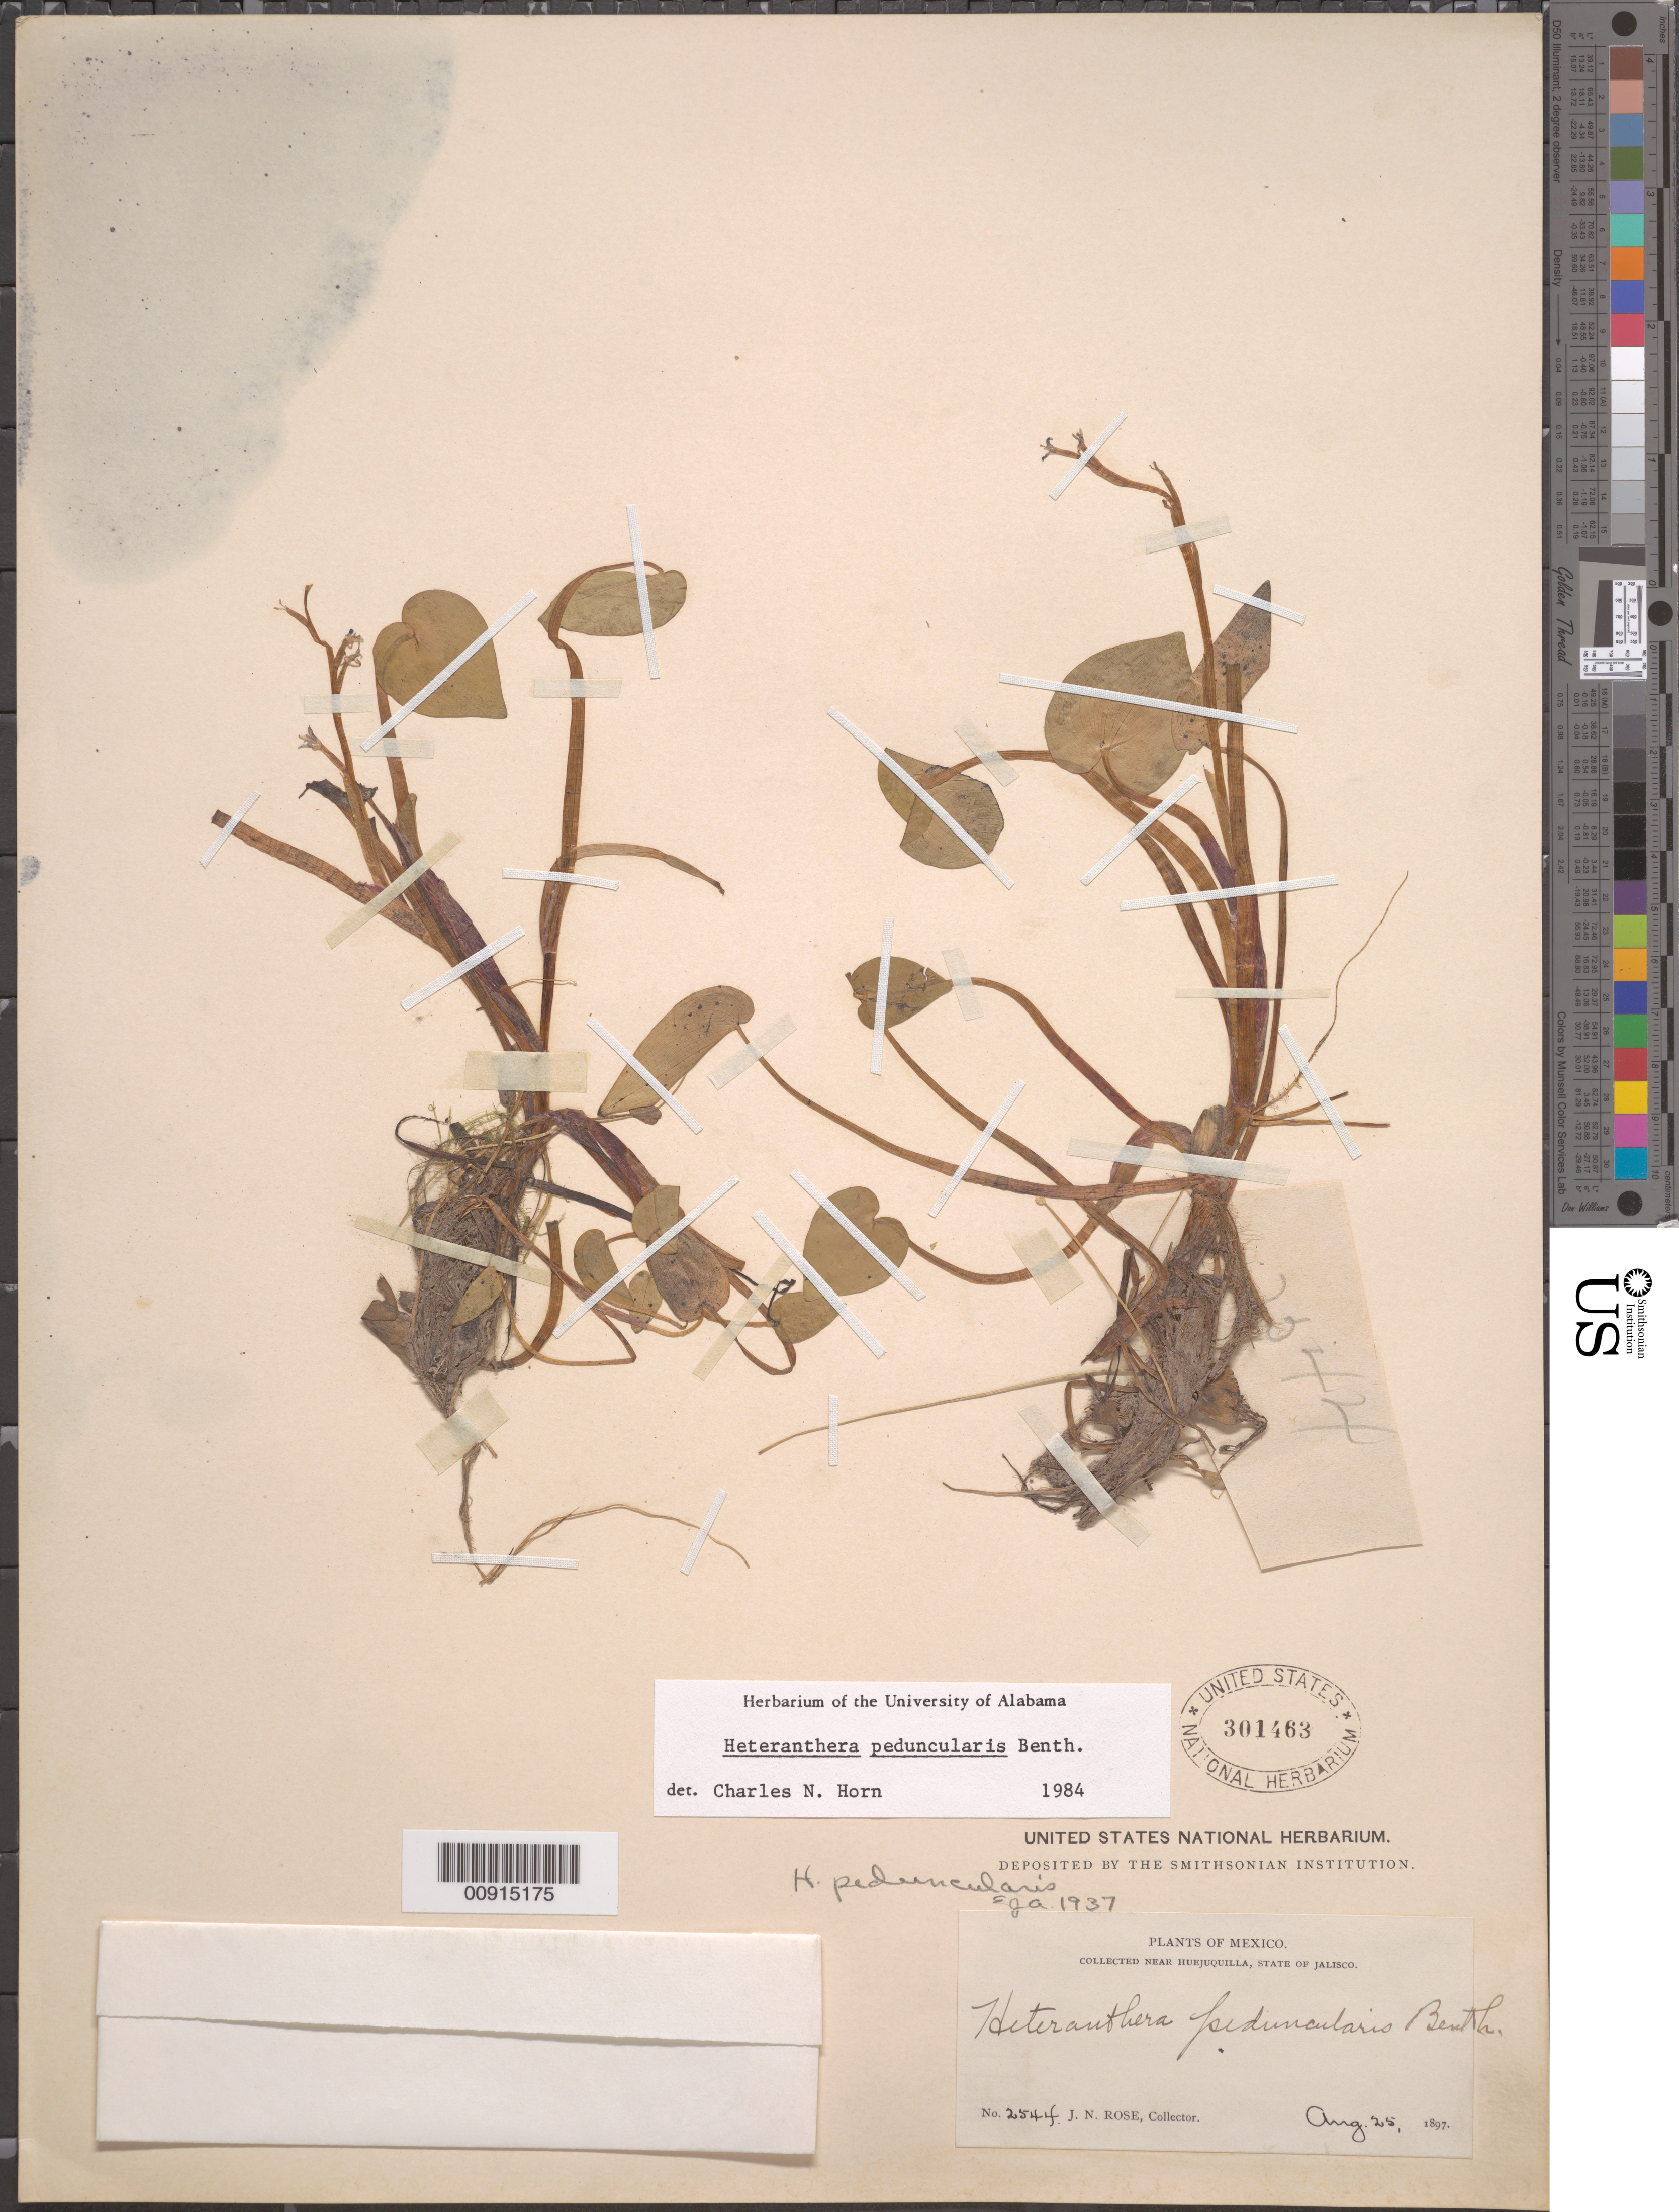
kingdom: Plantae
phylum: Tracheophyta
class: Liliopsida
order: Commelinales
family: Pontederiaceae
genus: Heteranthera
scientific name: Heteranthera peduncularis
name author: Benth.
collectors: J. N. Rose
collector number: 2544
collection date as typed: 25 Aug 1897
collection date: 1897-08-25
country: Mexico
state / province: Jalisco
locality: Near Huejuquilla, State of Jalisco.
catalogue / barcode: US 301463